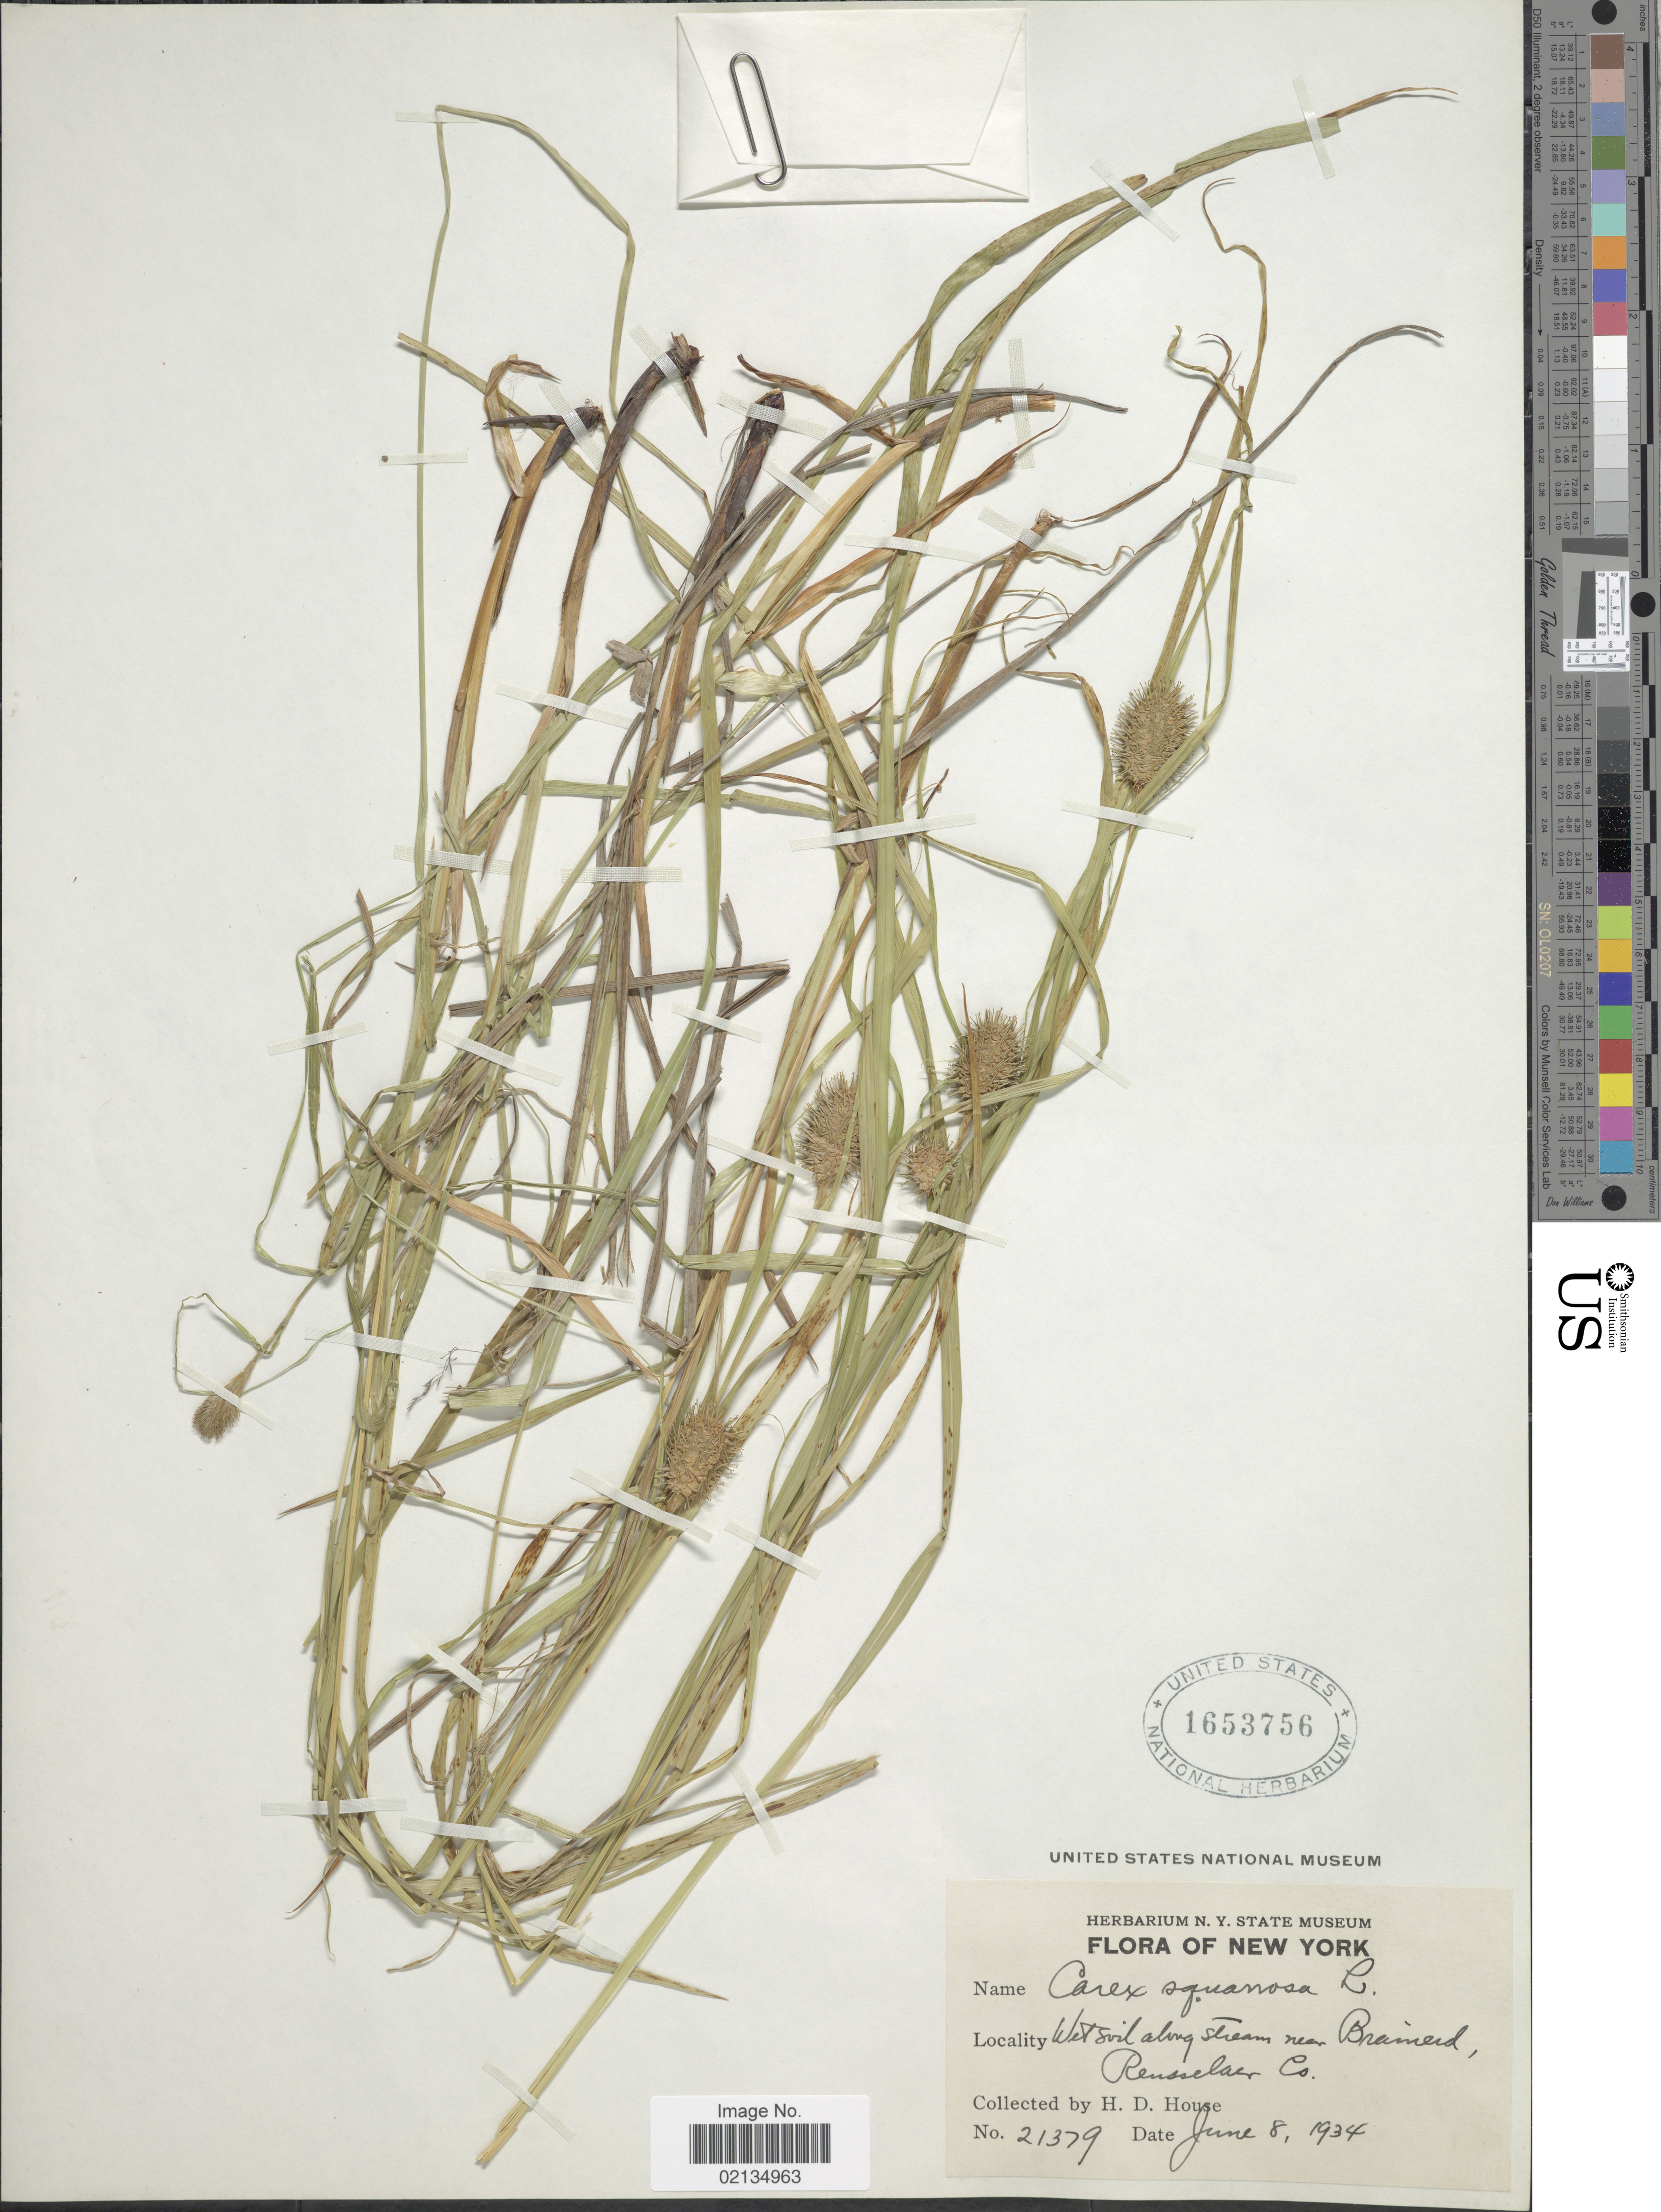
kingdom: Plantae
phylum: Tracheophyta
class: Liliopsida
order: Poales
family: Cyperaceae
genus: Carex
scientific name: Carex squarrosa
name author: L.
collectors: H. D. House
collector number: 21379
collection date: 1934-06-08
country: United States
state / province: New York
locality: Wet soil along Stream near Brainard Rensselaer Co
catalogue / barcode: US 1653756